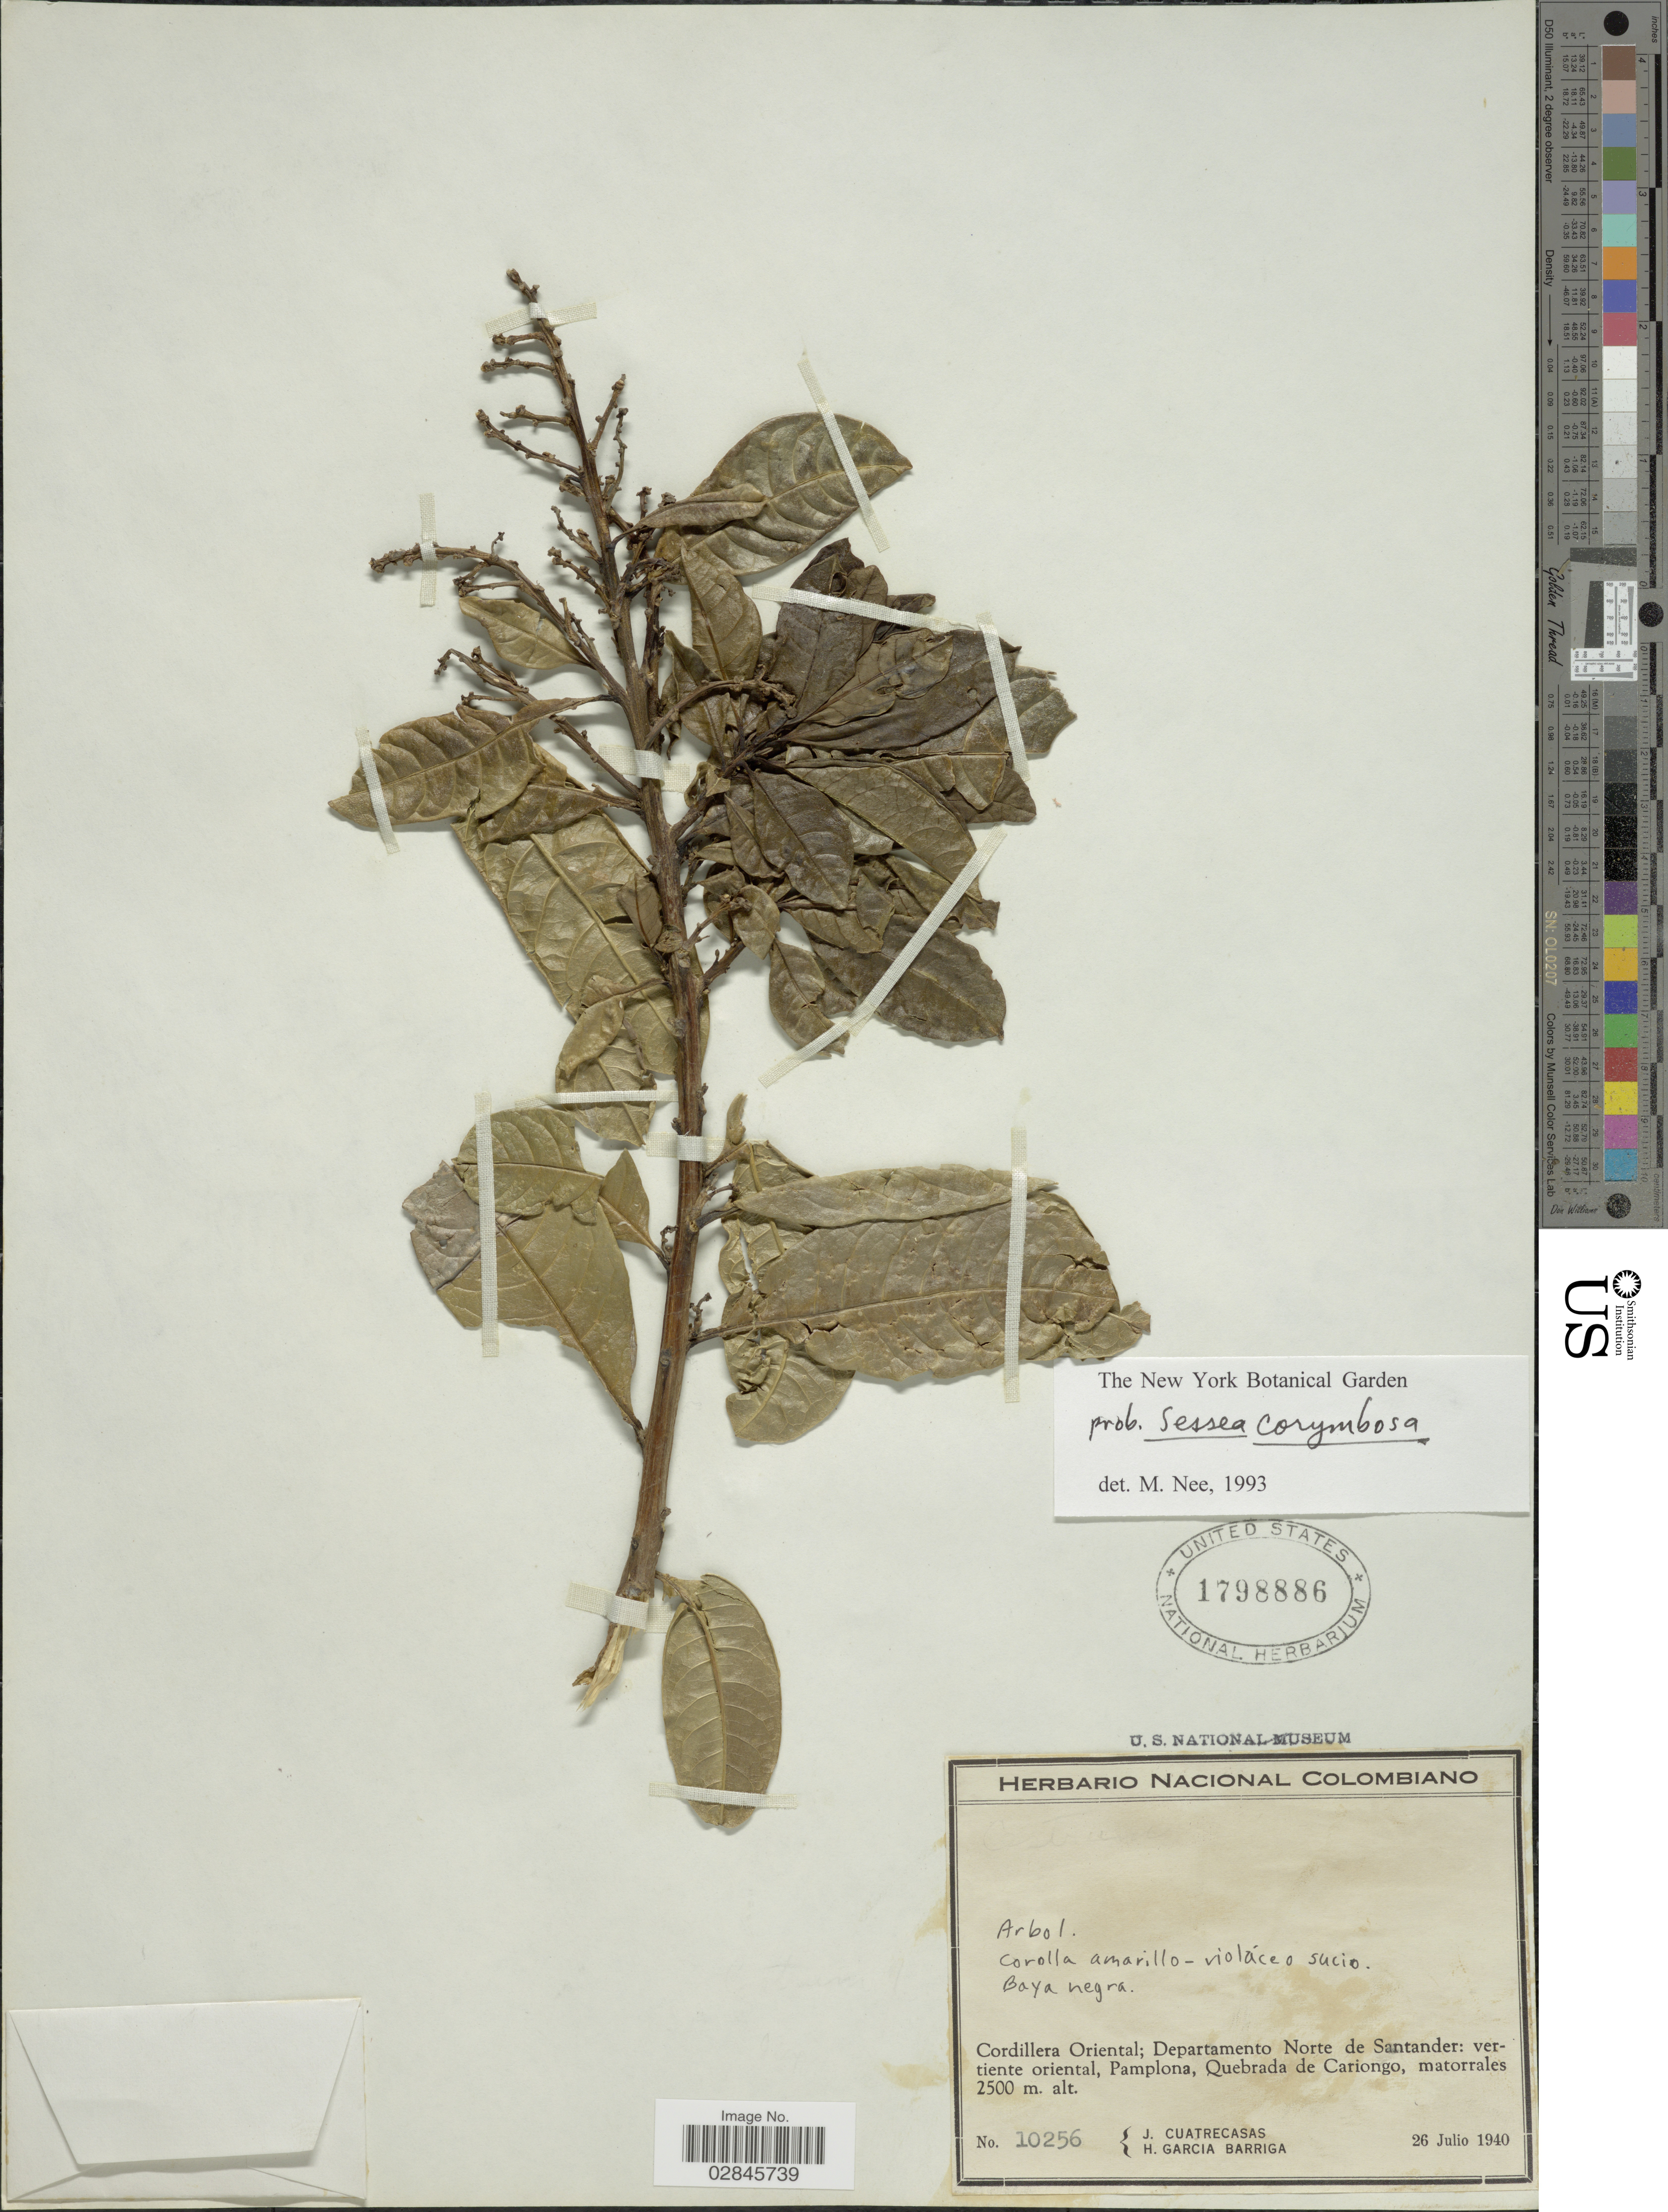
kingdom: Plantae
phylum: Tracheophyta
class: Magnoliopsida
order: Solanales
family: Solanaceae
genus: Sessea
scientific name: Sessea corymbiflora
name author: Goudot ex R. Taylor & R. Phillips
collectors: J. Cuatrecasas & H. García Barriga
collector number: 10256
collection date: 1940-07-26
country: Colombia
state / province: Norte de Santander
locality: Cordillera Oriental; Departamento Norte de Santander: vertiente oriental, Pamplona, Quebrada de Cariongo.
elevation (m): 2500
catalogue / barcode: US 1798886